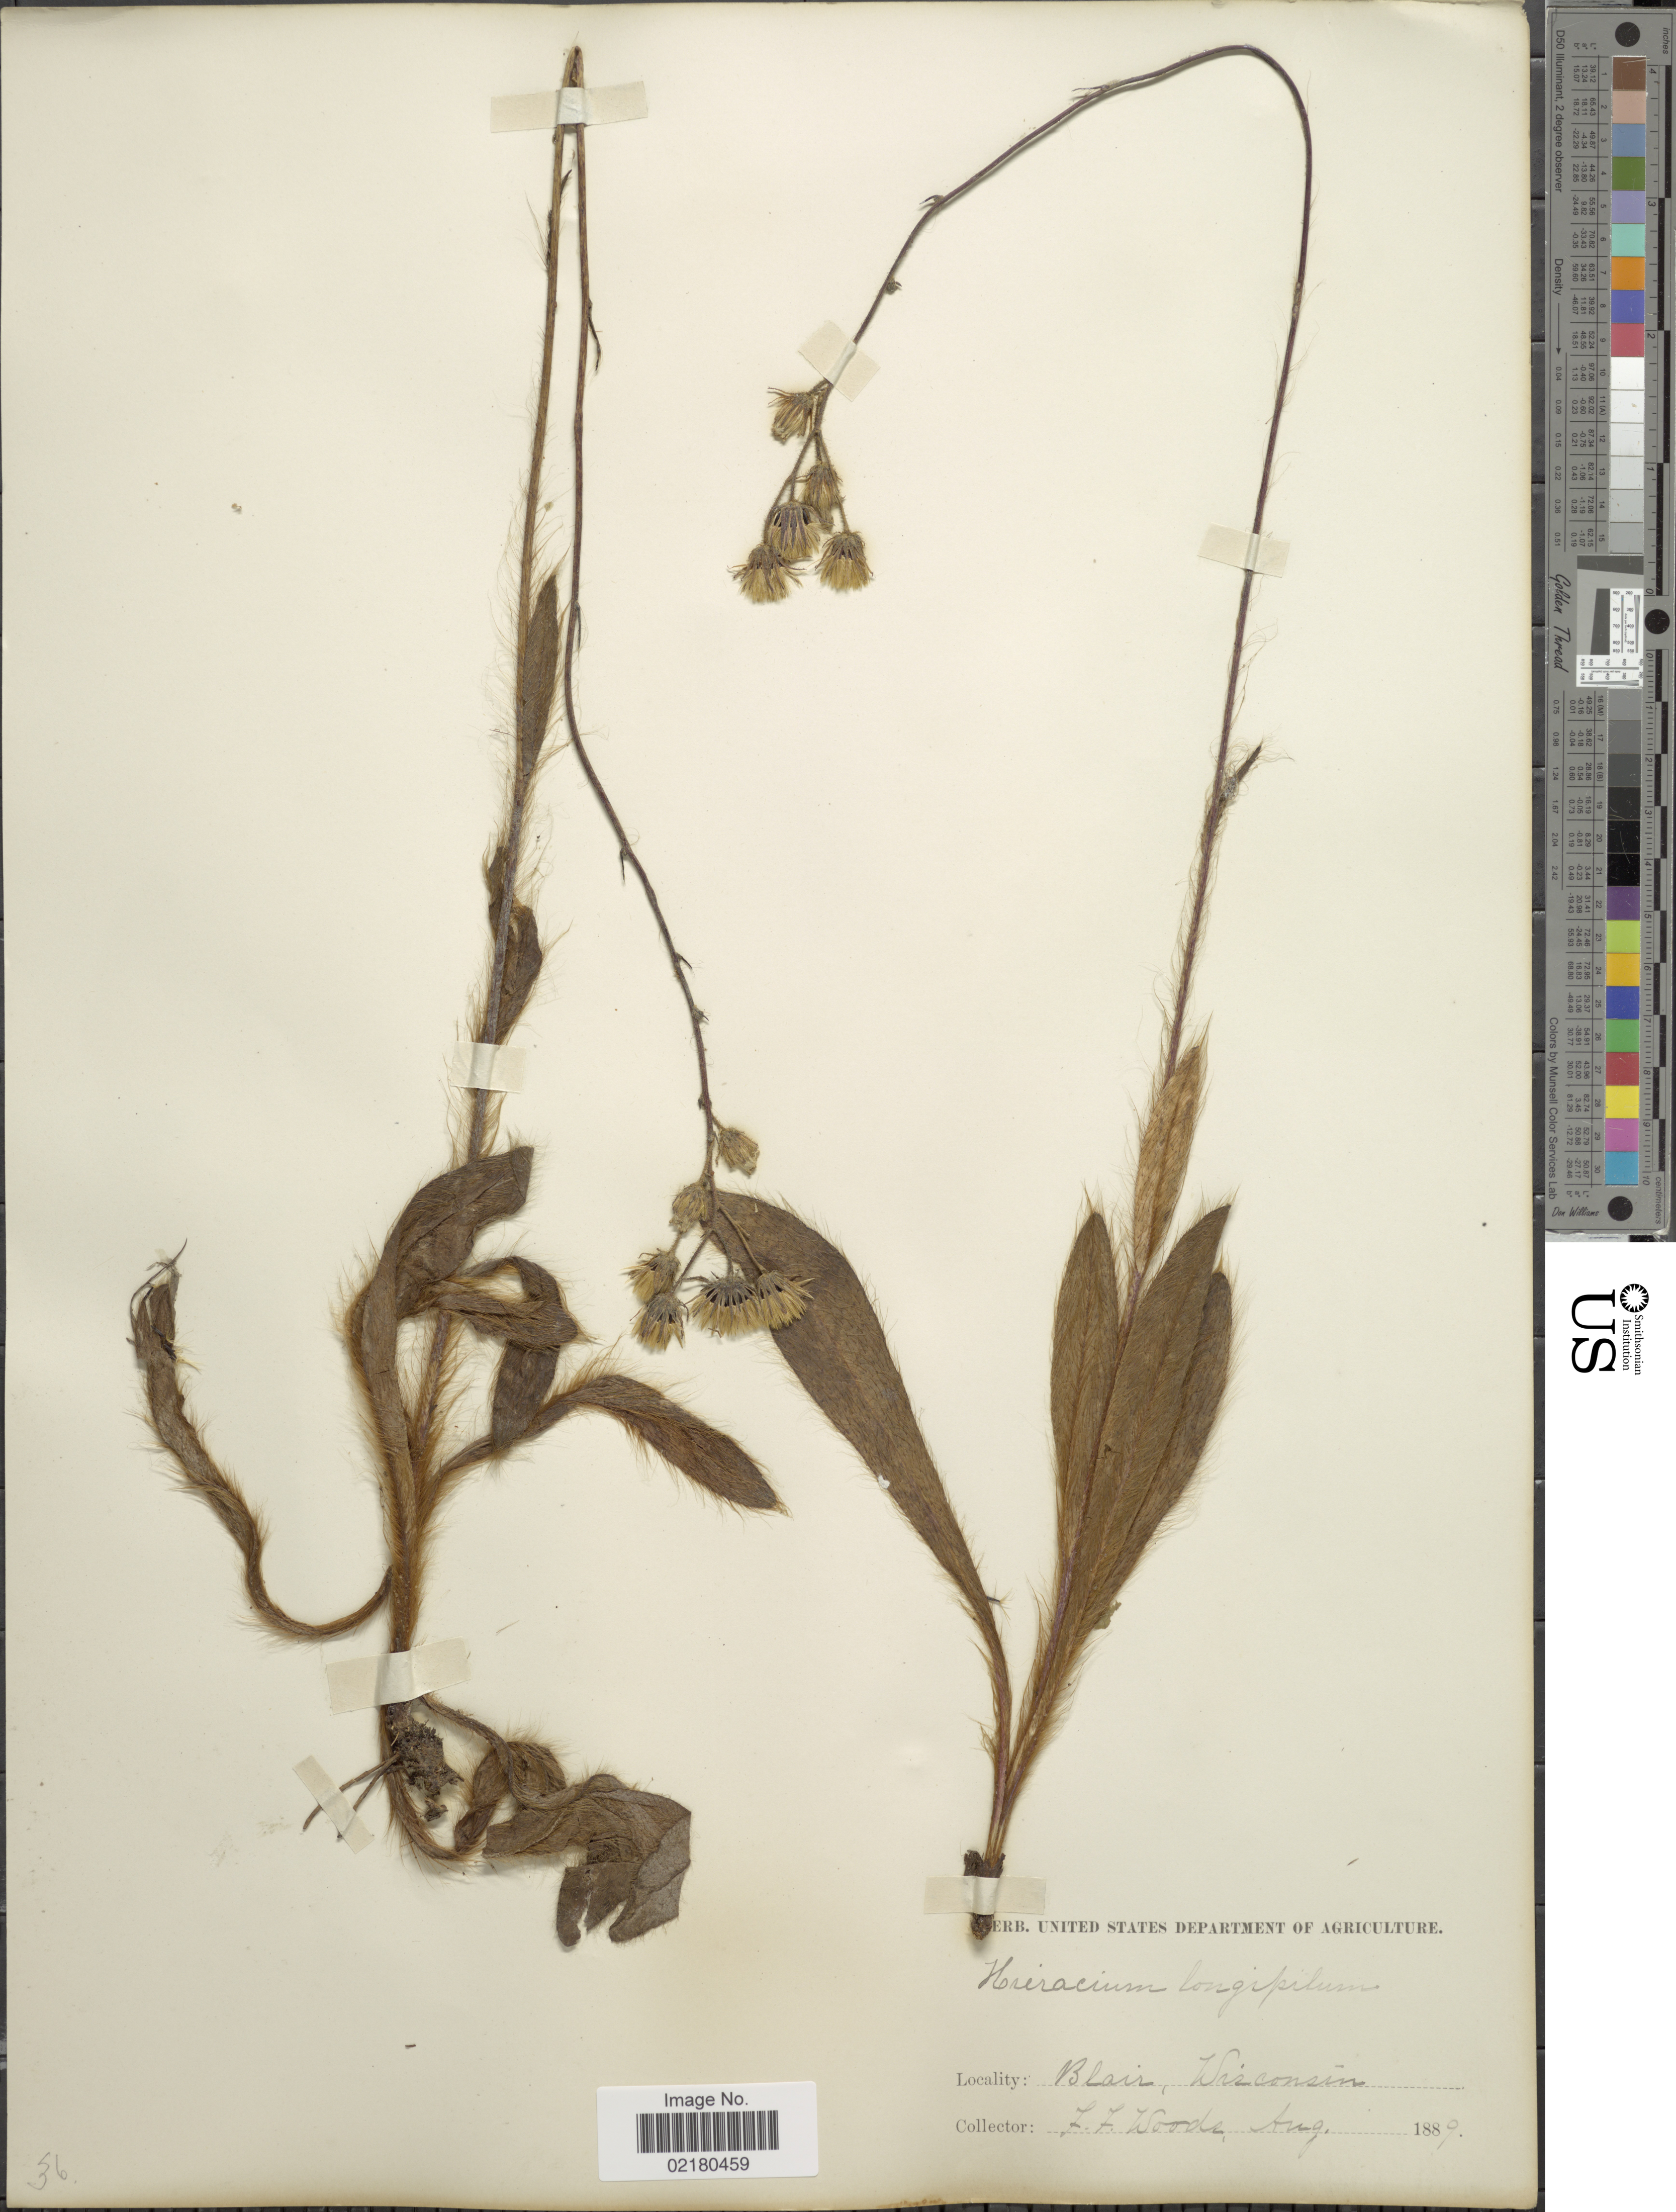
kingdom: Plantae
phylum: Tracheophyta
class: Magnoliopsida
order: Asterales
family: Asteraceae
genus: Hieracium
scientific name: Hieracium longipilum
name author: Torr. ex Hook.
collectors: F. Woods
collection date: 1889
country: United States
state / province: Wisconsin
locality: Blair, Wisconsin